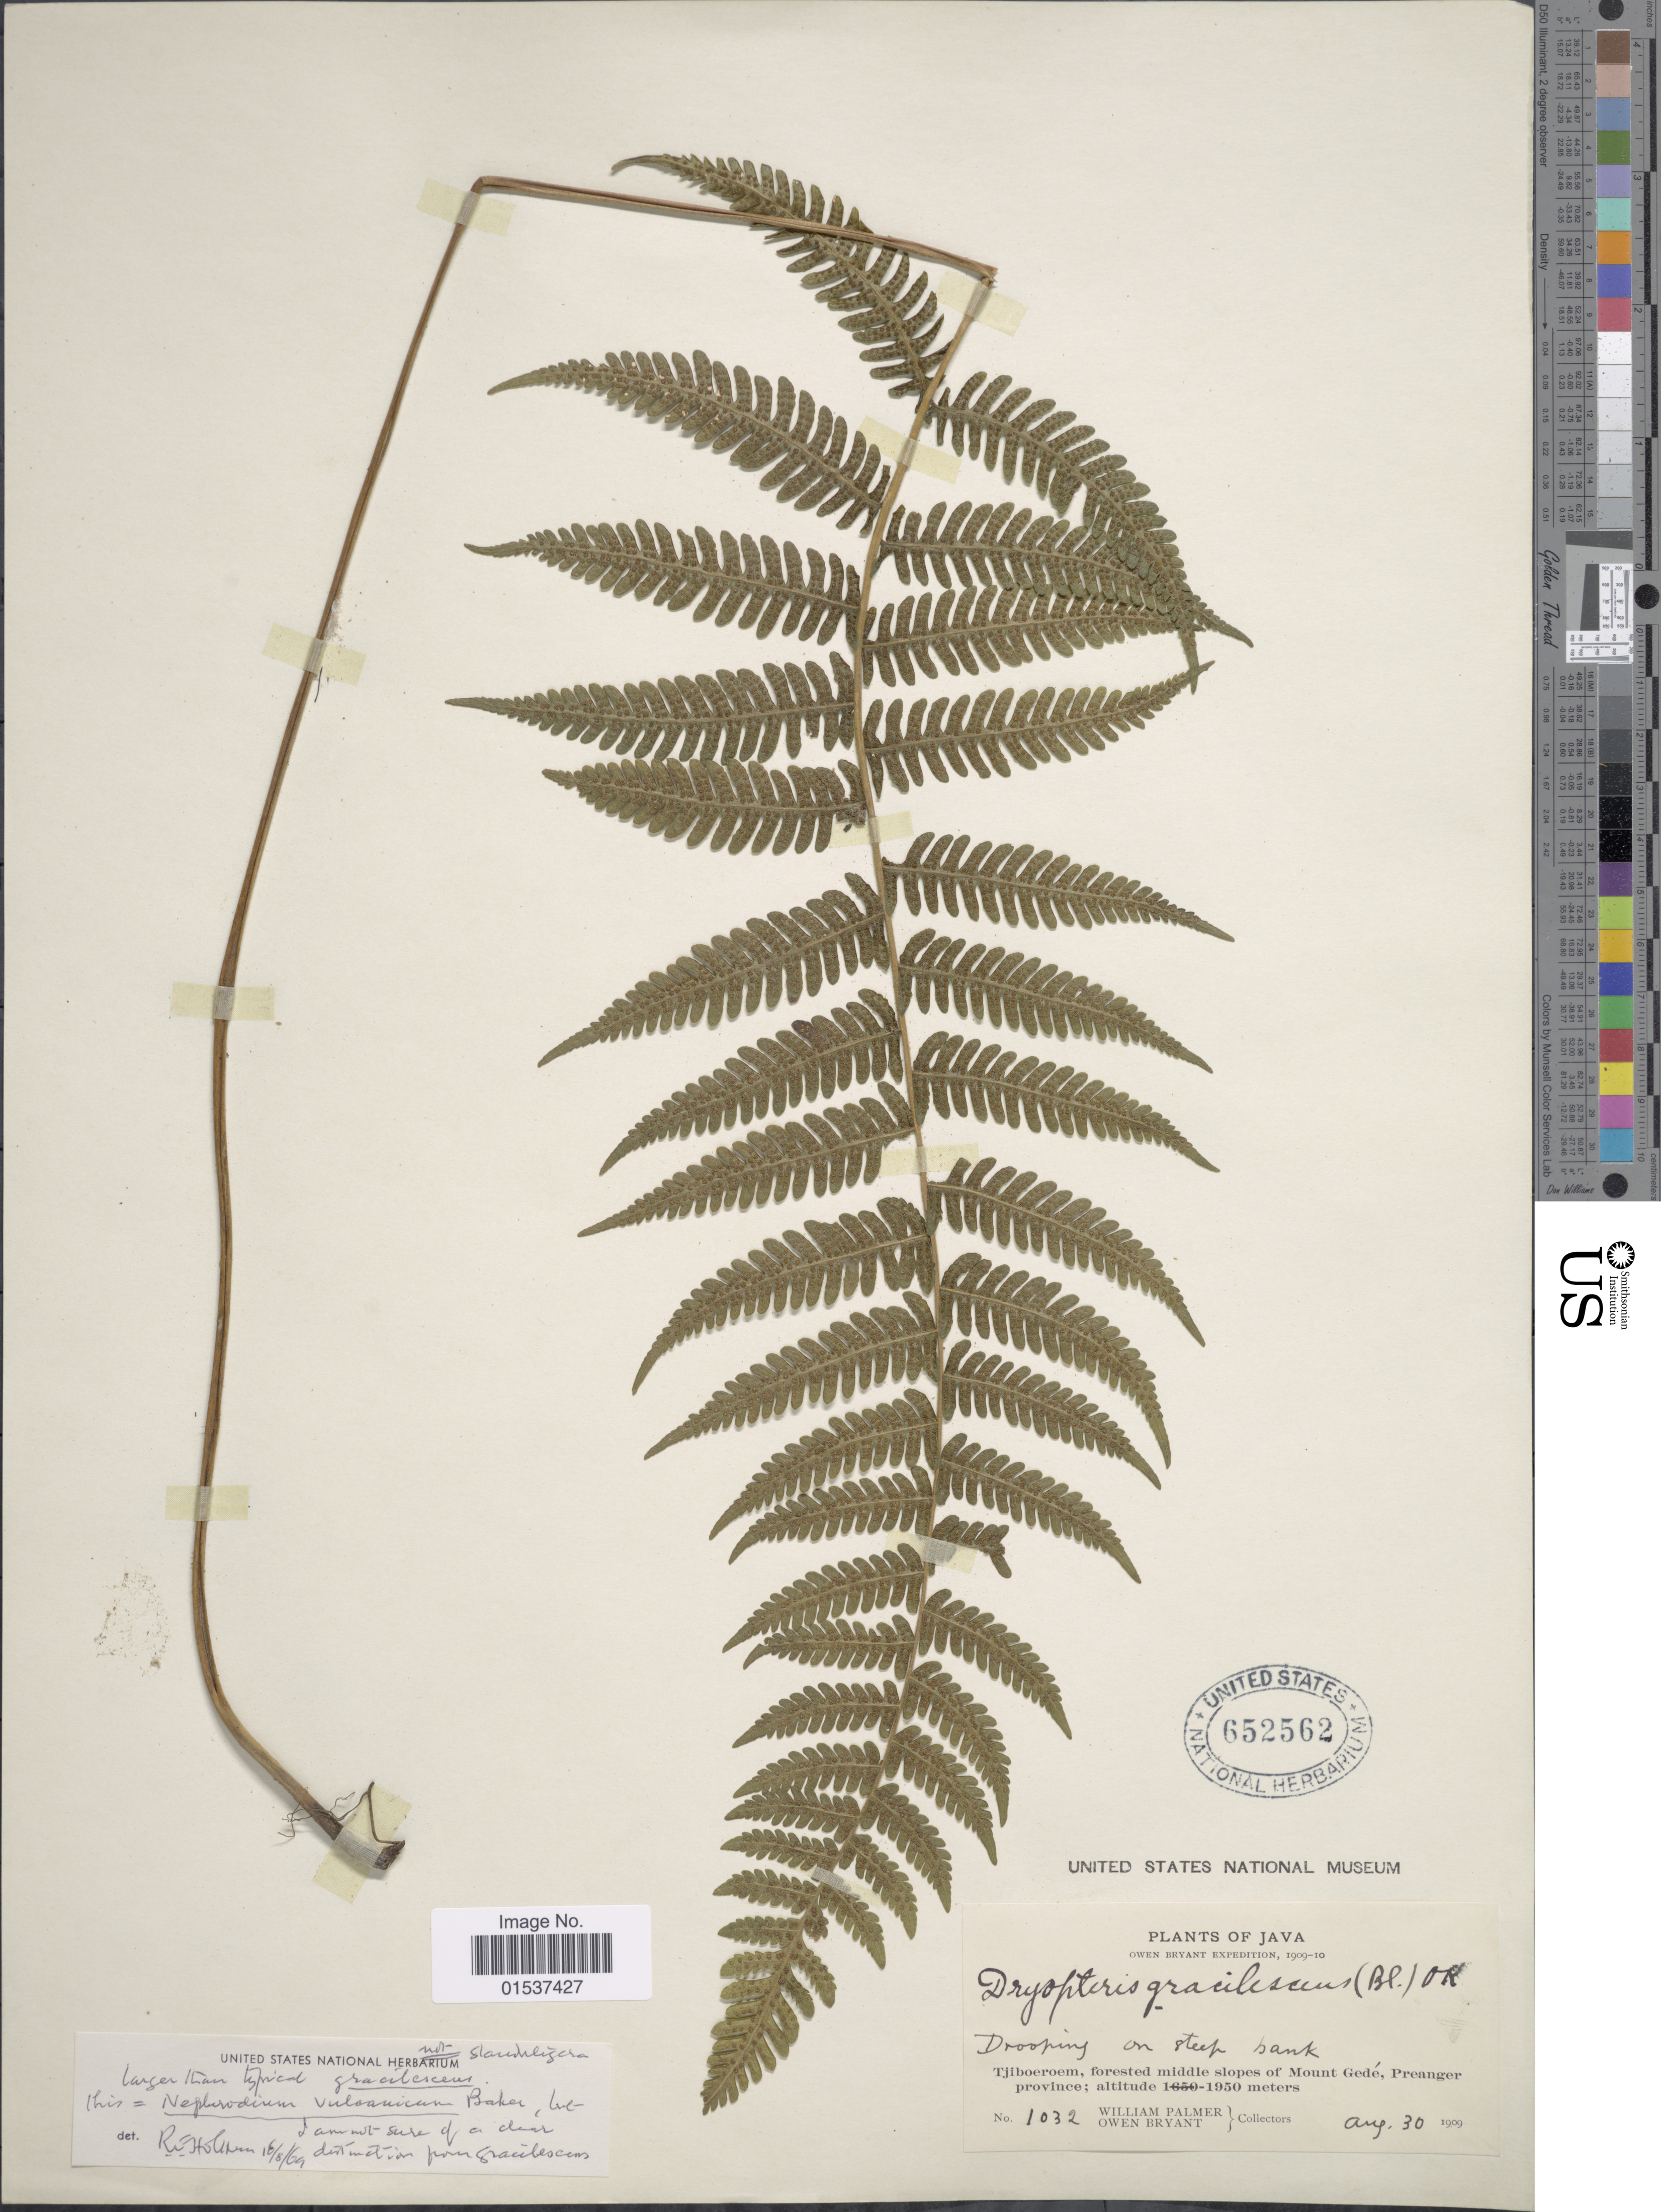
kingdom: Plantae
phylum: Tracheophyta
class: Polypodiopsida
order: Polypodiales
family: Thelypteridaceae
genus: Metathelypteris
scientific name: Metathelypteris gracilescens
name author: (Blume) Ching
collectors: W. Palmer & O. Bryant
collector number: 1032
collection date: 1909-08-30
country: Indonesia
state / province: Java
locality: Java, Tjiboeroem, forested middle slopes of Mount Gede, Preanger province.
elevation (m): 1950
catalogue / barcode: US 652562